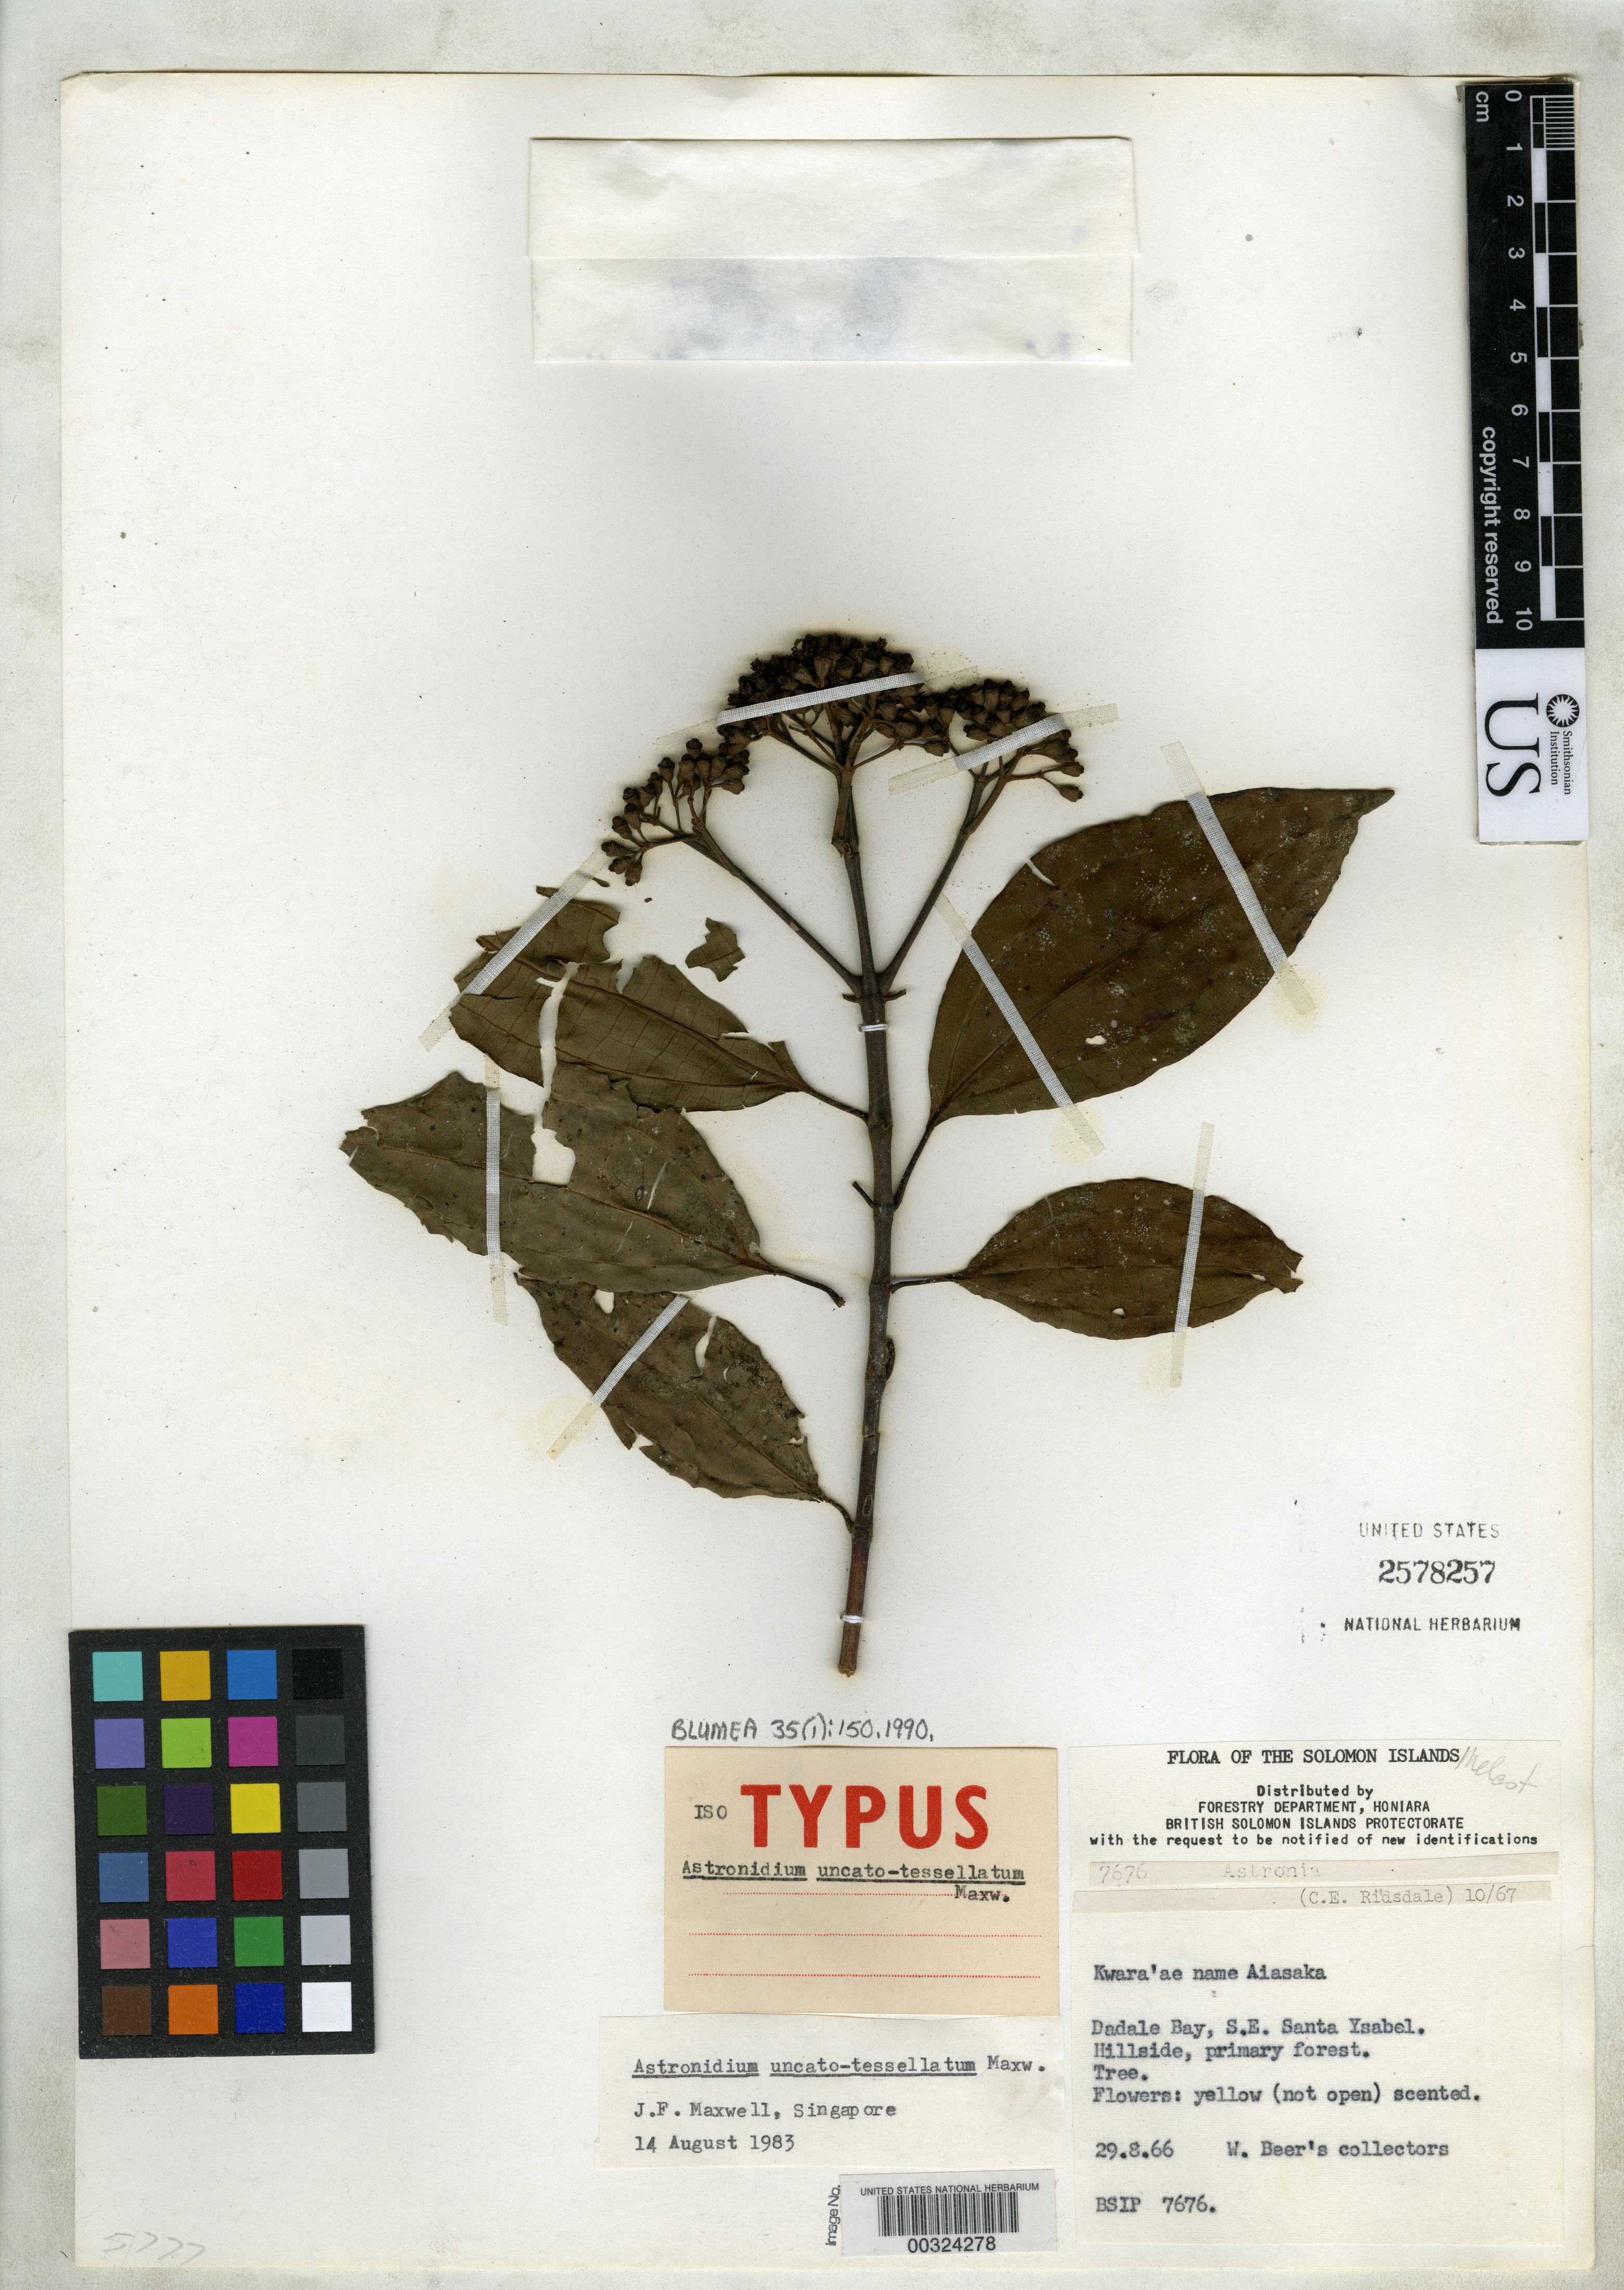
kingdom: Plantae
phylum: Tracheophyta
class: Magnoliopsida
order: Myrtales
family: Melastomataceae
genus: Astronidium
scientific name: Astronidium uncinatotessellatum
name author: J.F. Maxwell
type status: Isotype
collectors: W. Beer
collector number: BSIP 7676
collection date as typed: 29 Aug 1966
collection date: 1966-08-29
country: Solomon Islands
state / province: Isabel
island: Santa Isabel (Bughotu)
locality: Dadale Bay.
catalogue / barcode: US 2578257